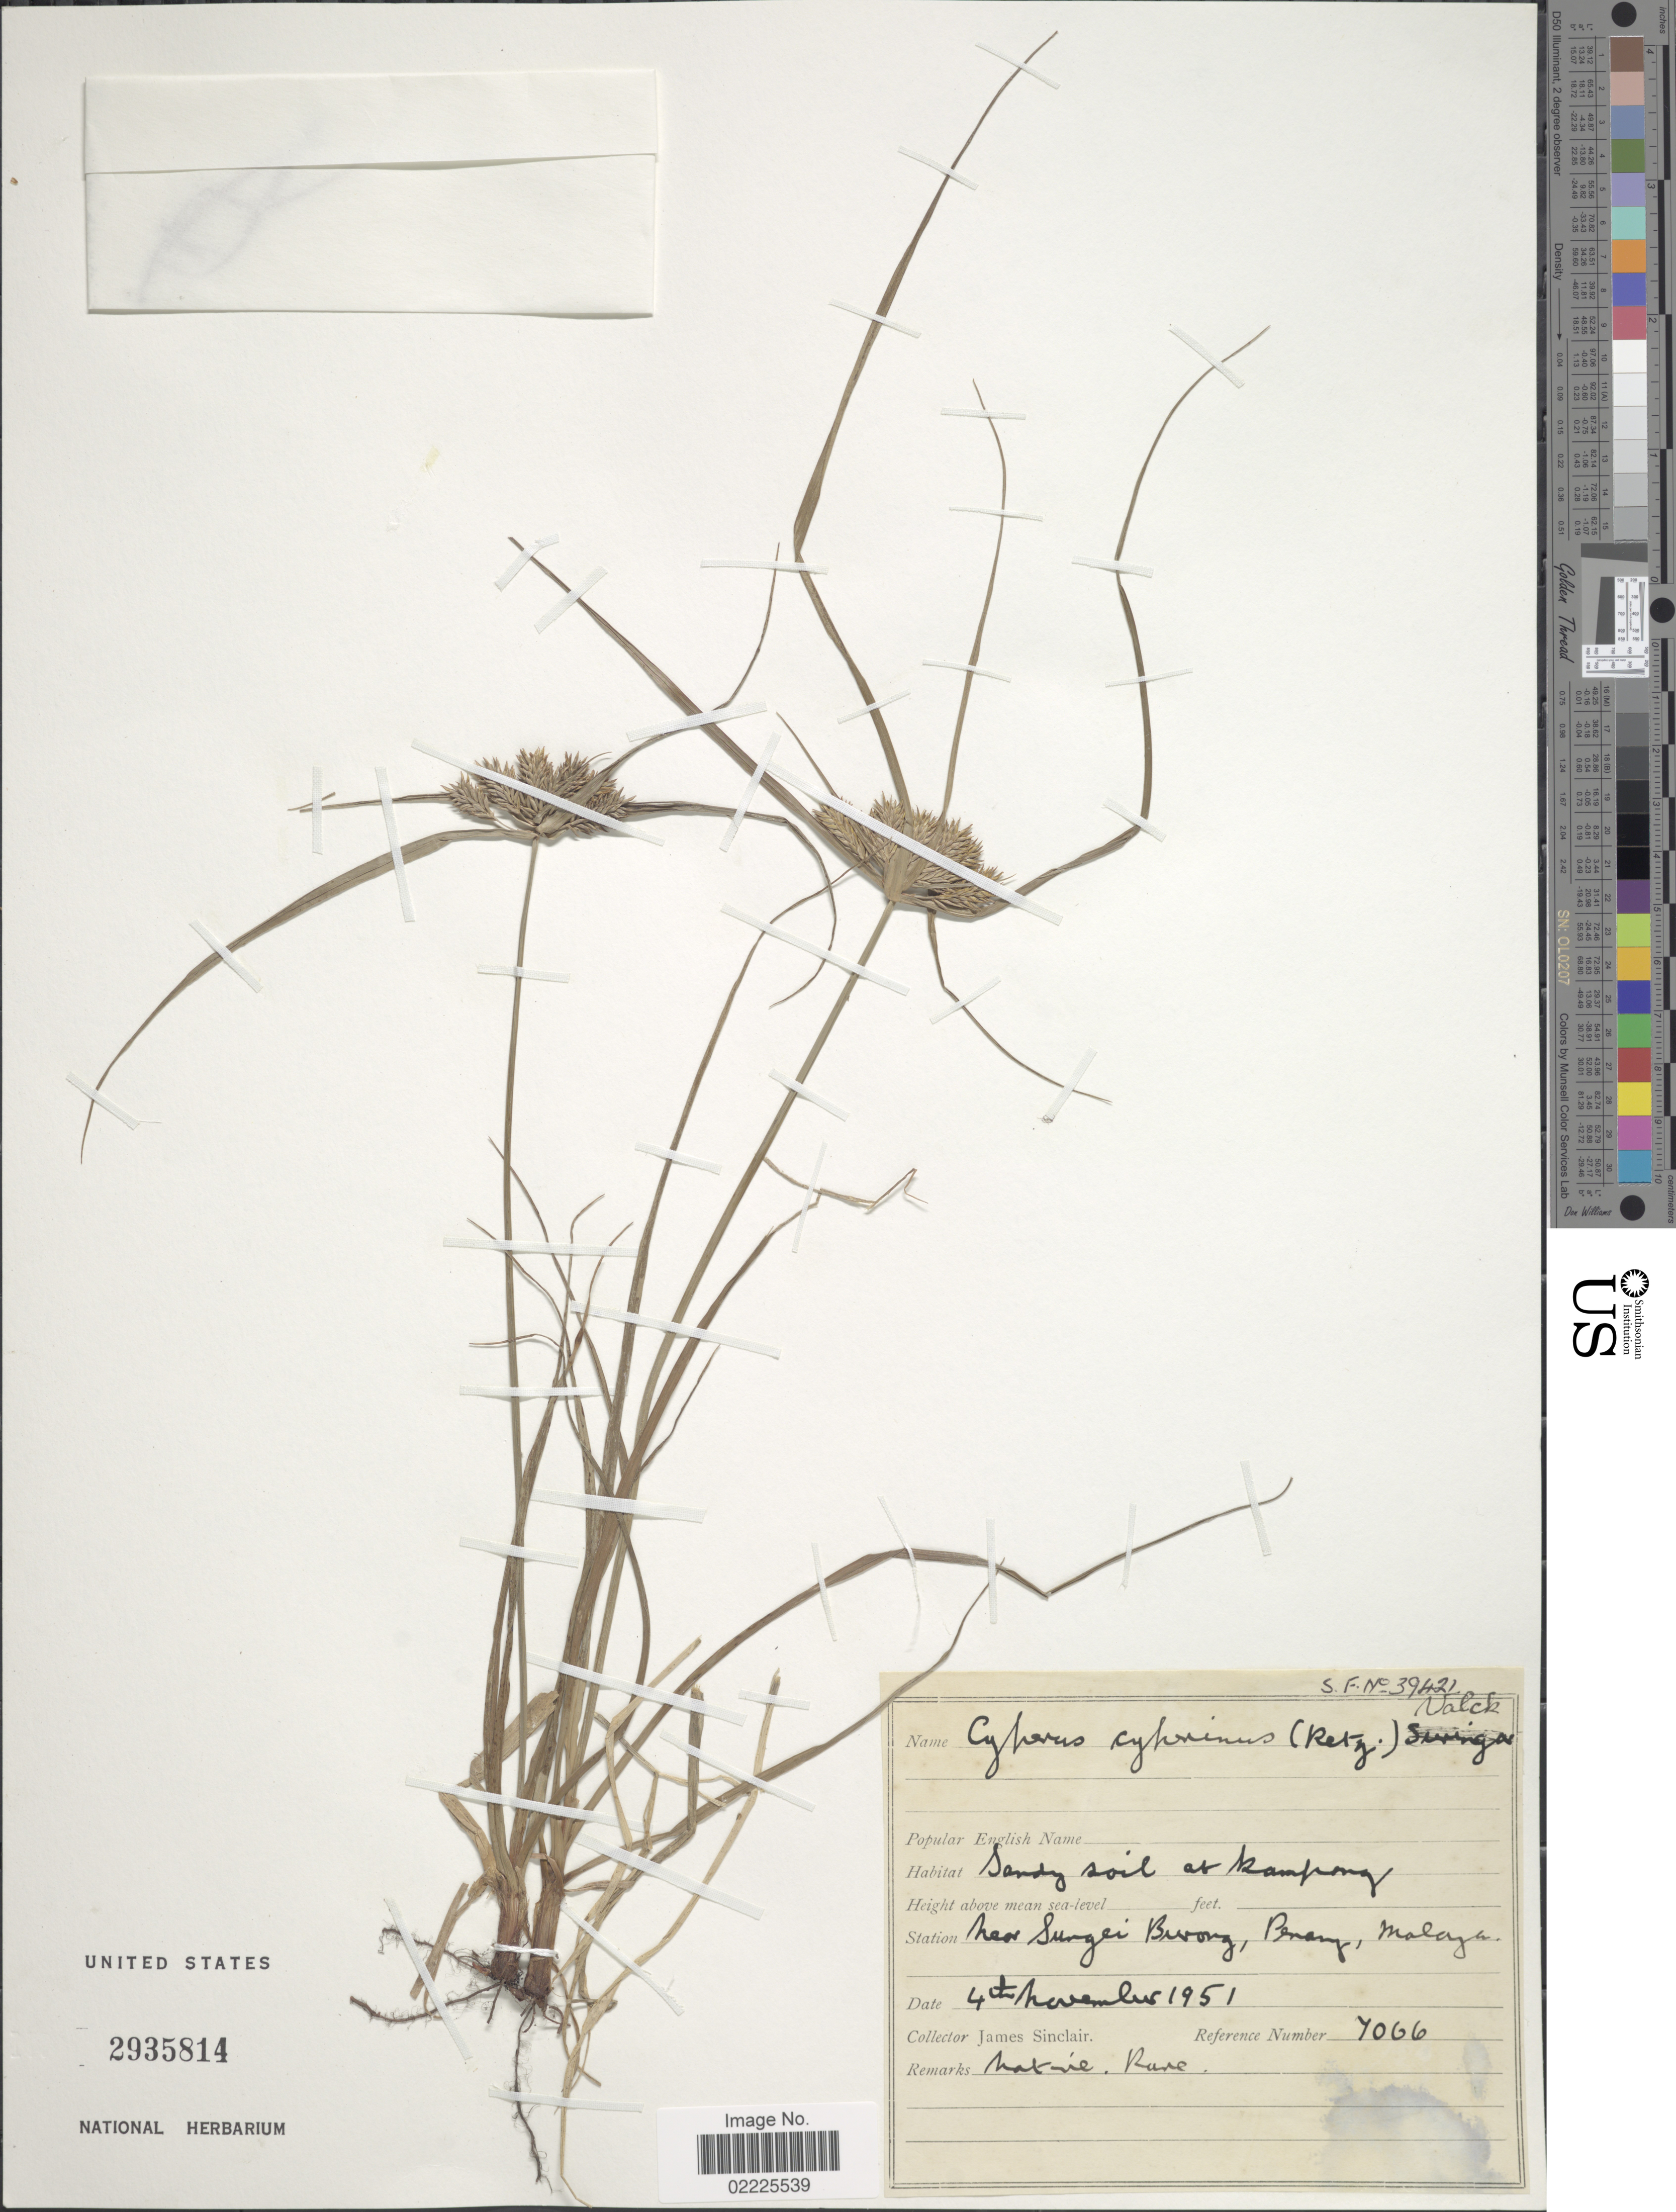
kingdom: Plantae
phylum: Tracheophyta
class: Liliopsida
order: Poales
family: Cyperaceae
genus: Cyperus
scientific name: Cyperus cyperinus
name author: (Retz.) Valck. Sur.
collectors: J. Sinclair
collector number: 7066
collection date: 1951-11-04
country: Malaysia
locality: Near Surgei Berong, Penang, Malaya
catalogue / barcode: US 2935814